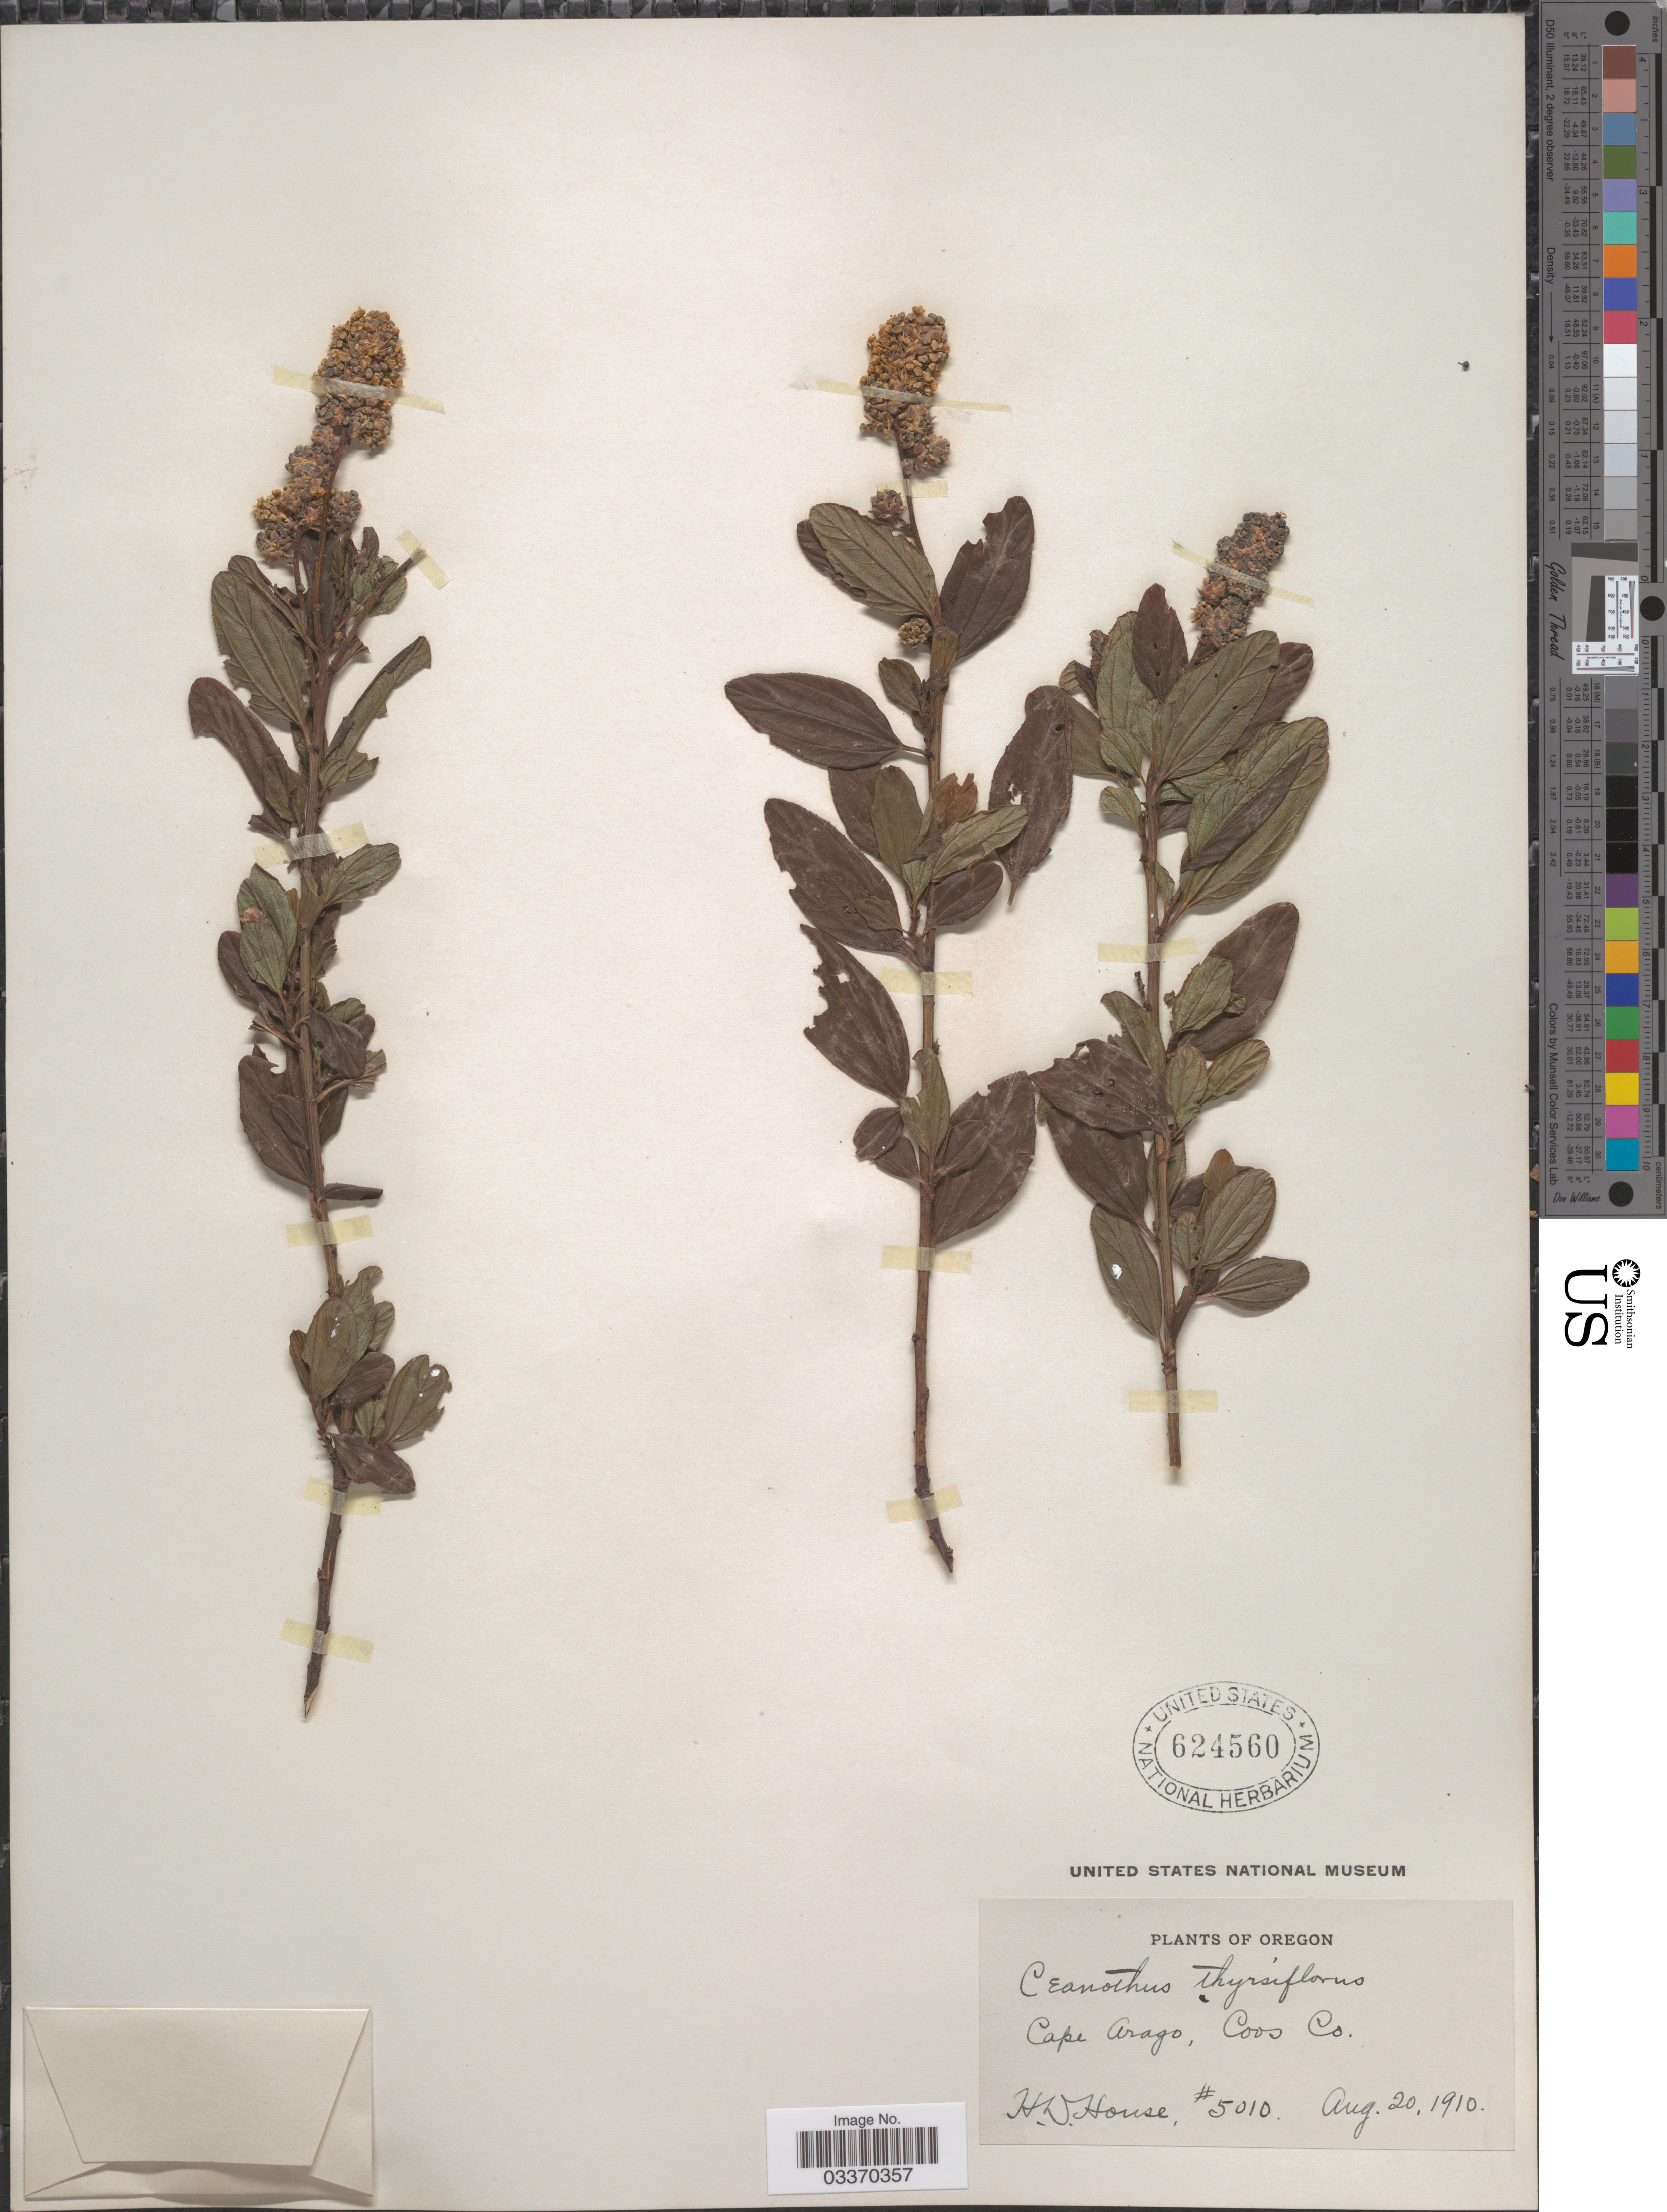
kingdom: Plantae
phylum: Tracheophyta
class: Magnoliopsida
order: Rosales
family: Rhamnaceae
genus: Ceanothus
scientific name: Ceanothus thyrsiflorus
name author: Eschsch.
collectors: H. D. House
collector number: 5010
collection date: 1910-08-20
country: United States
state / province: Oregon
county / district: Coos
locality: Cape Arago, Coos Co.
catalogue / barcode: US 624560